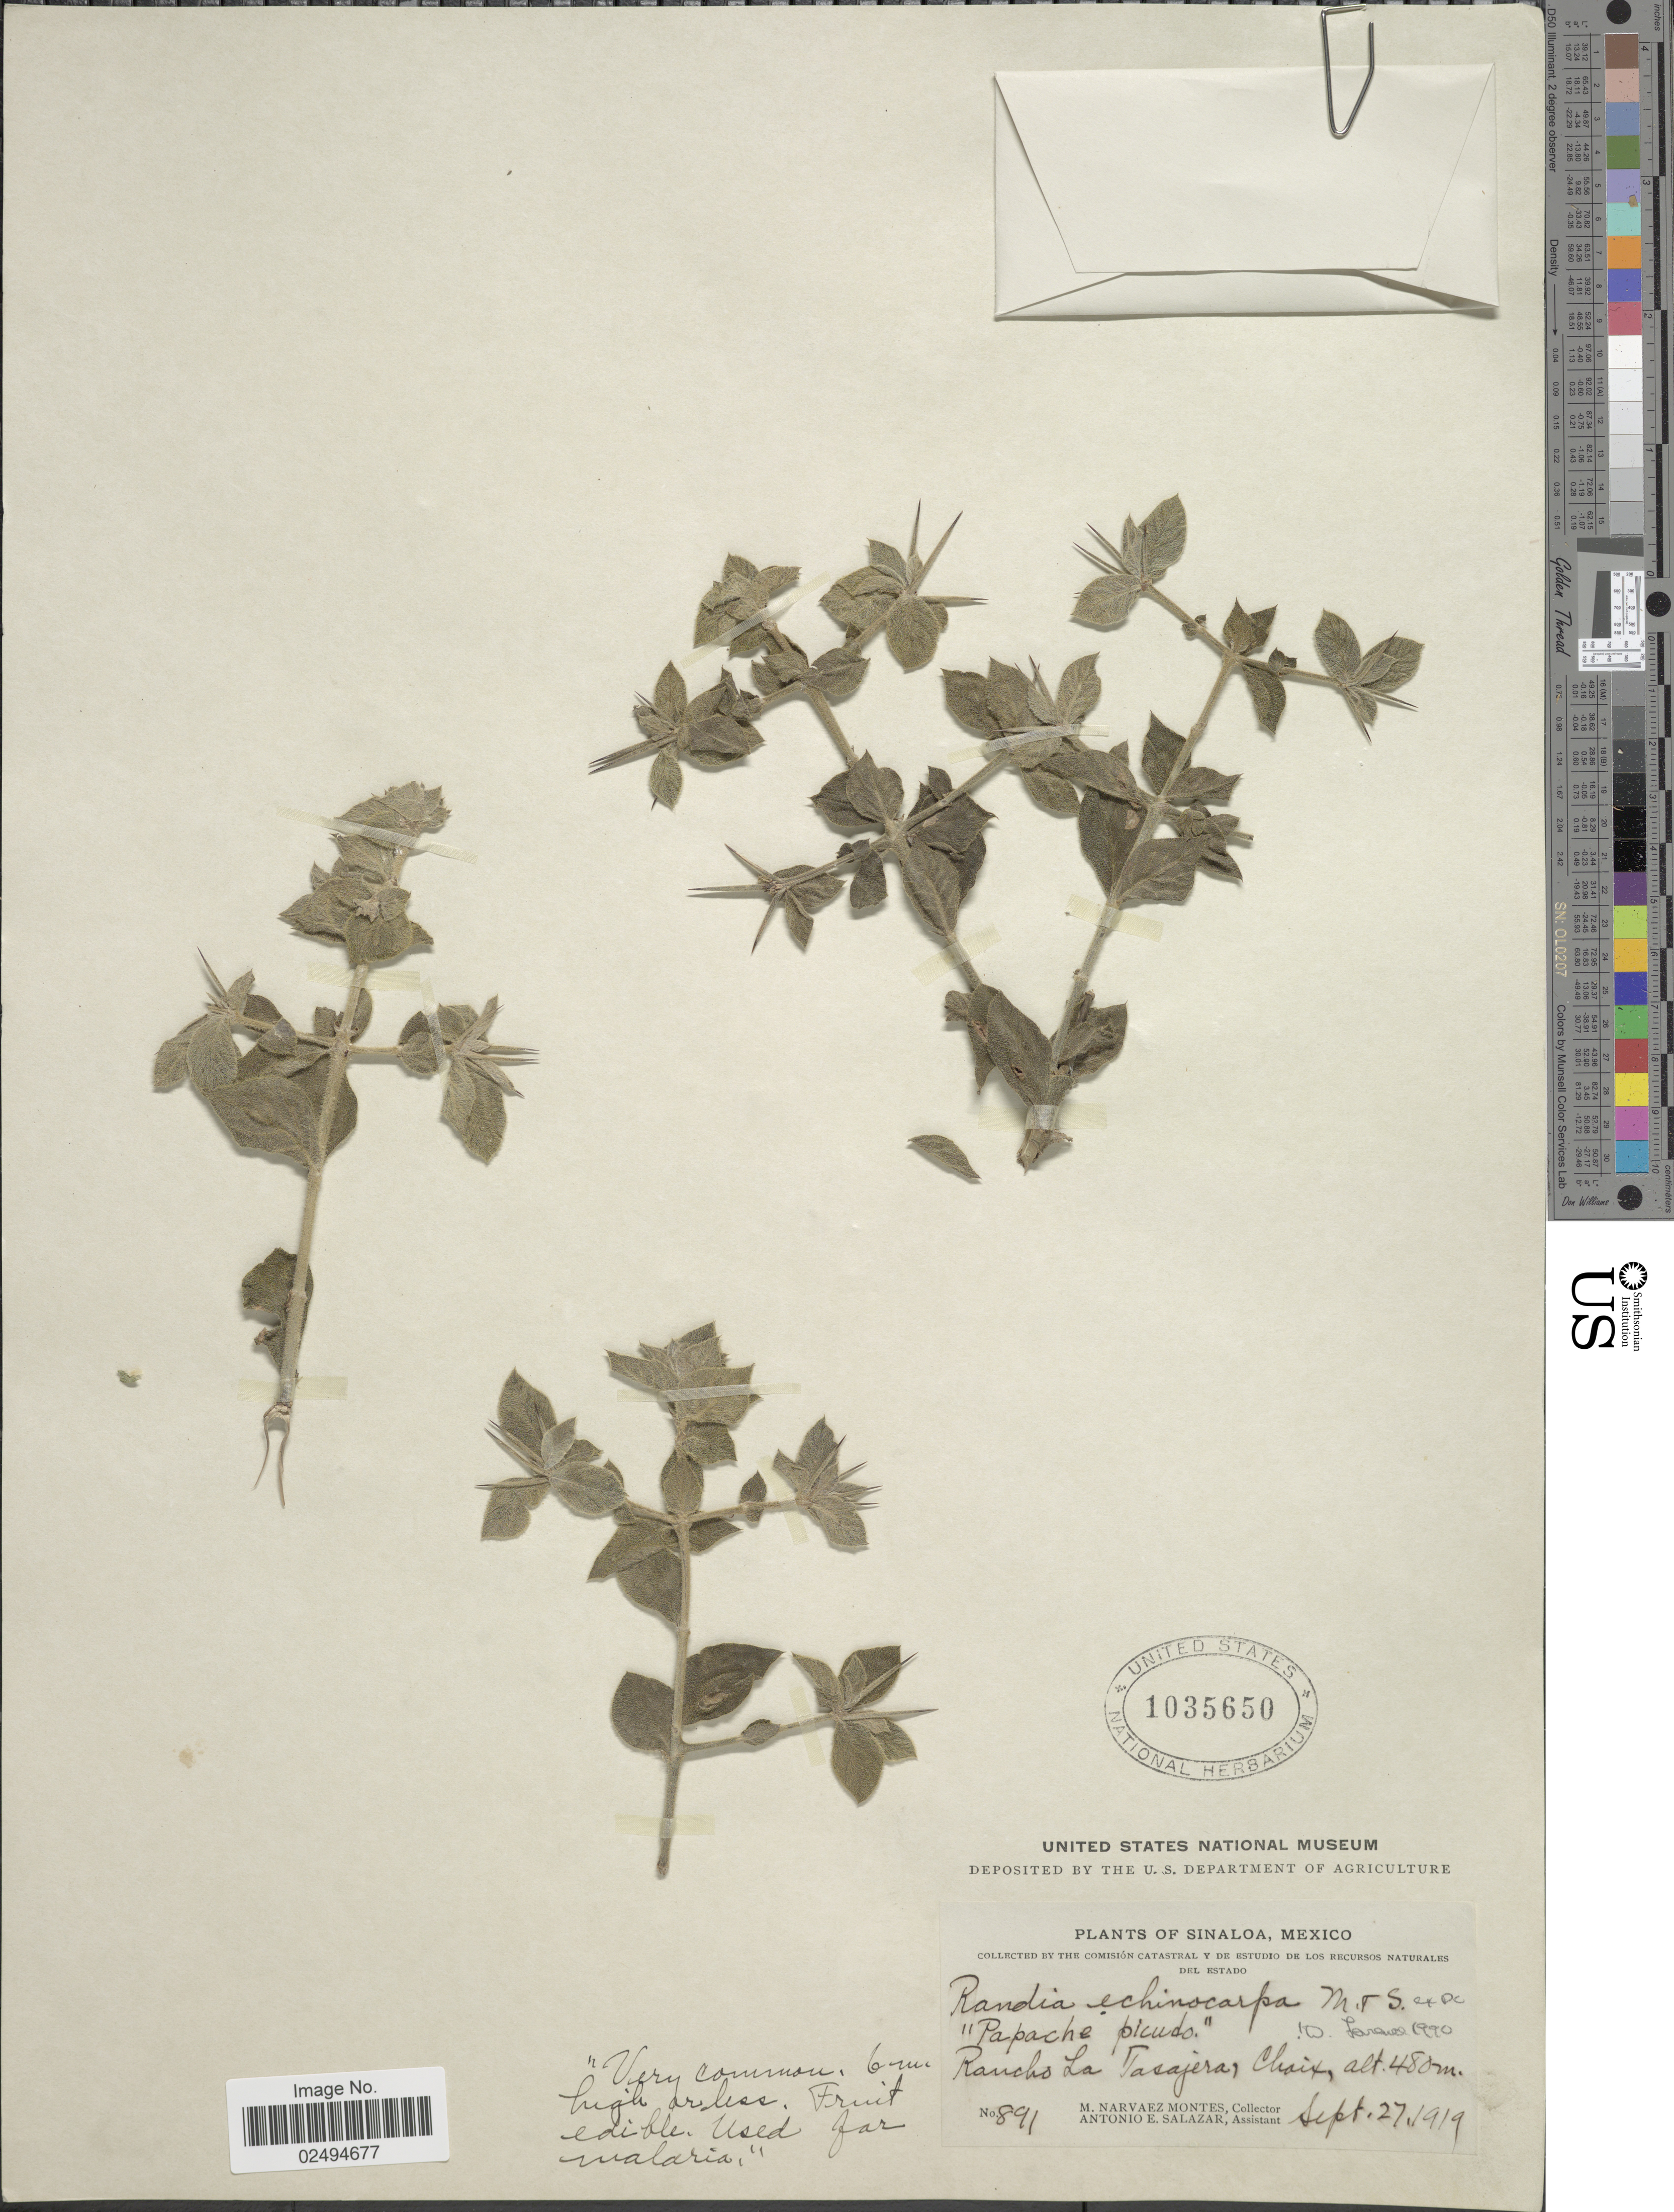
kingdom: Plantae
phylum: Tracheophyta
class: Magnoliopsida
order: Gentianales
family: Rubiaceae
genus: Randia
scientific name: Randia echinocarpa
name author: Sessé & Moc. ex DC.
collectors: M. Narvaez-Montes & A. E. Salazar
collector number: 891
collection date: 1919-09-27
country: Mexico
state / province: Sinaloa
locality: Rancho La Tasajera, Choix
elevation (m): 480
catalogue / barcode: US 1035650